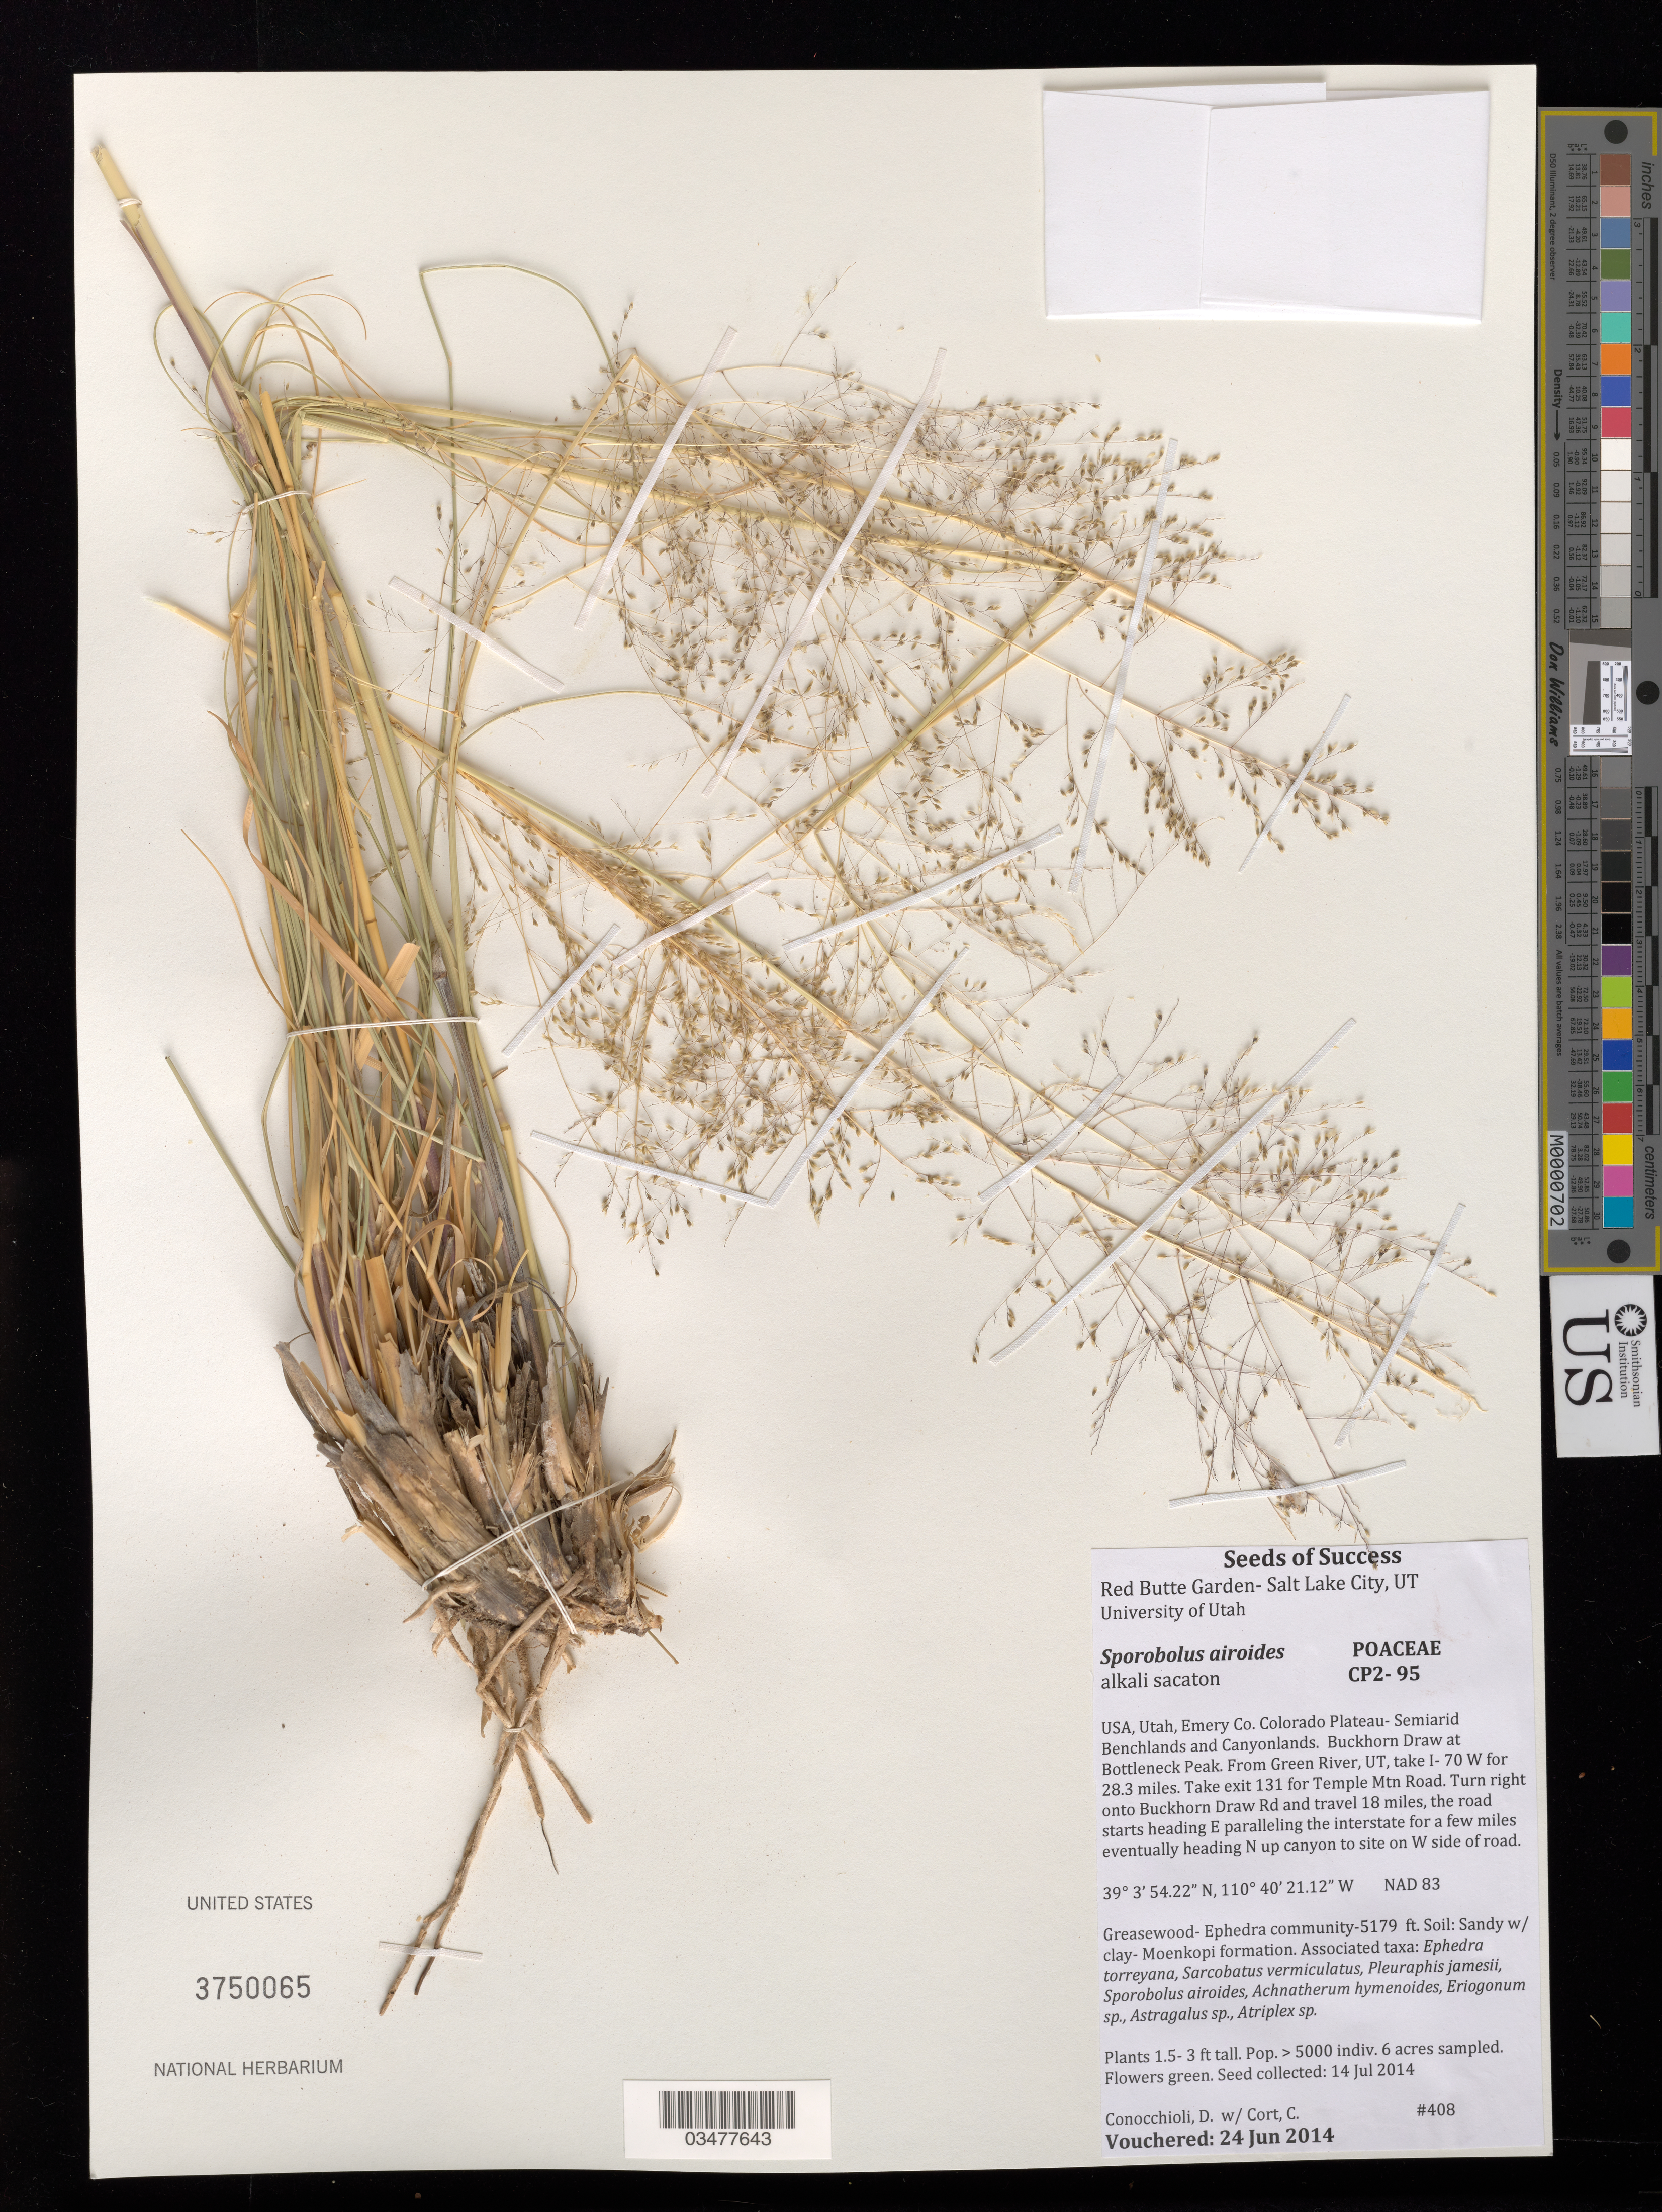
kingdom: Plantae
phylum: Tracheophyta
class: Liliopsida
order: Poales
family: Poaceae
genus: Sporobolus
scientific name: Sporobolus airoides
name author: (Torr.) Torr.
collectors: D. Conocchioli & C. Cort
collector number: CP2-95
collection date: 2014-07-14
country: United States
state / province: Utah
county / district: Emery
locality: Buckhorn Draw at Draw at Bottleneck Peak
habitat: Greasewood-Phedra community. Soil: Sandy w/clay-Moenkopi formation. With Ephedra torreyana, Pleuraphis jamesii, Atriplex sp, etc.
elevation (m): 1579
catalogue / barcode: US 3750065